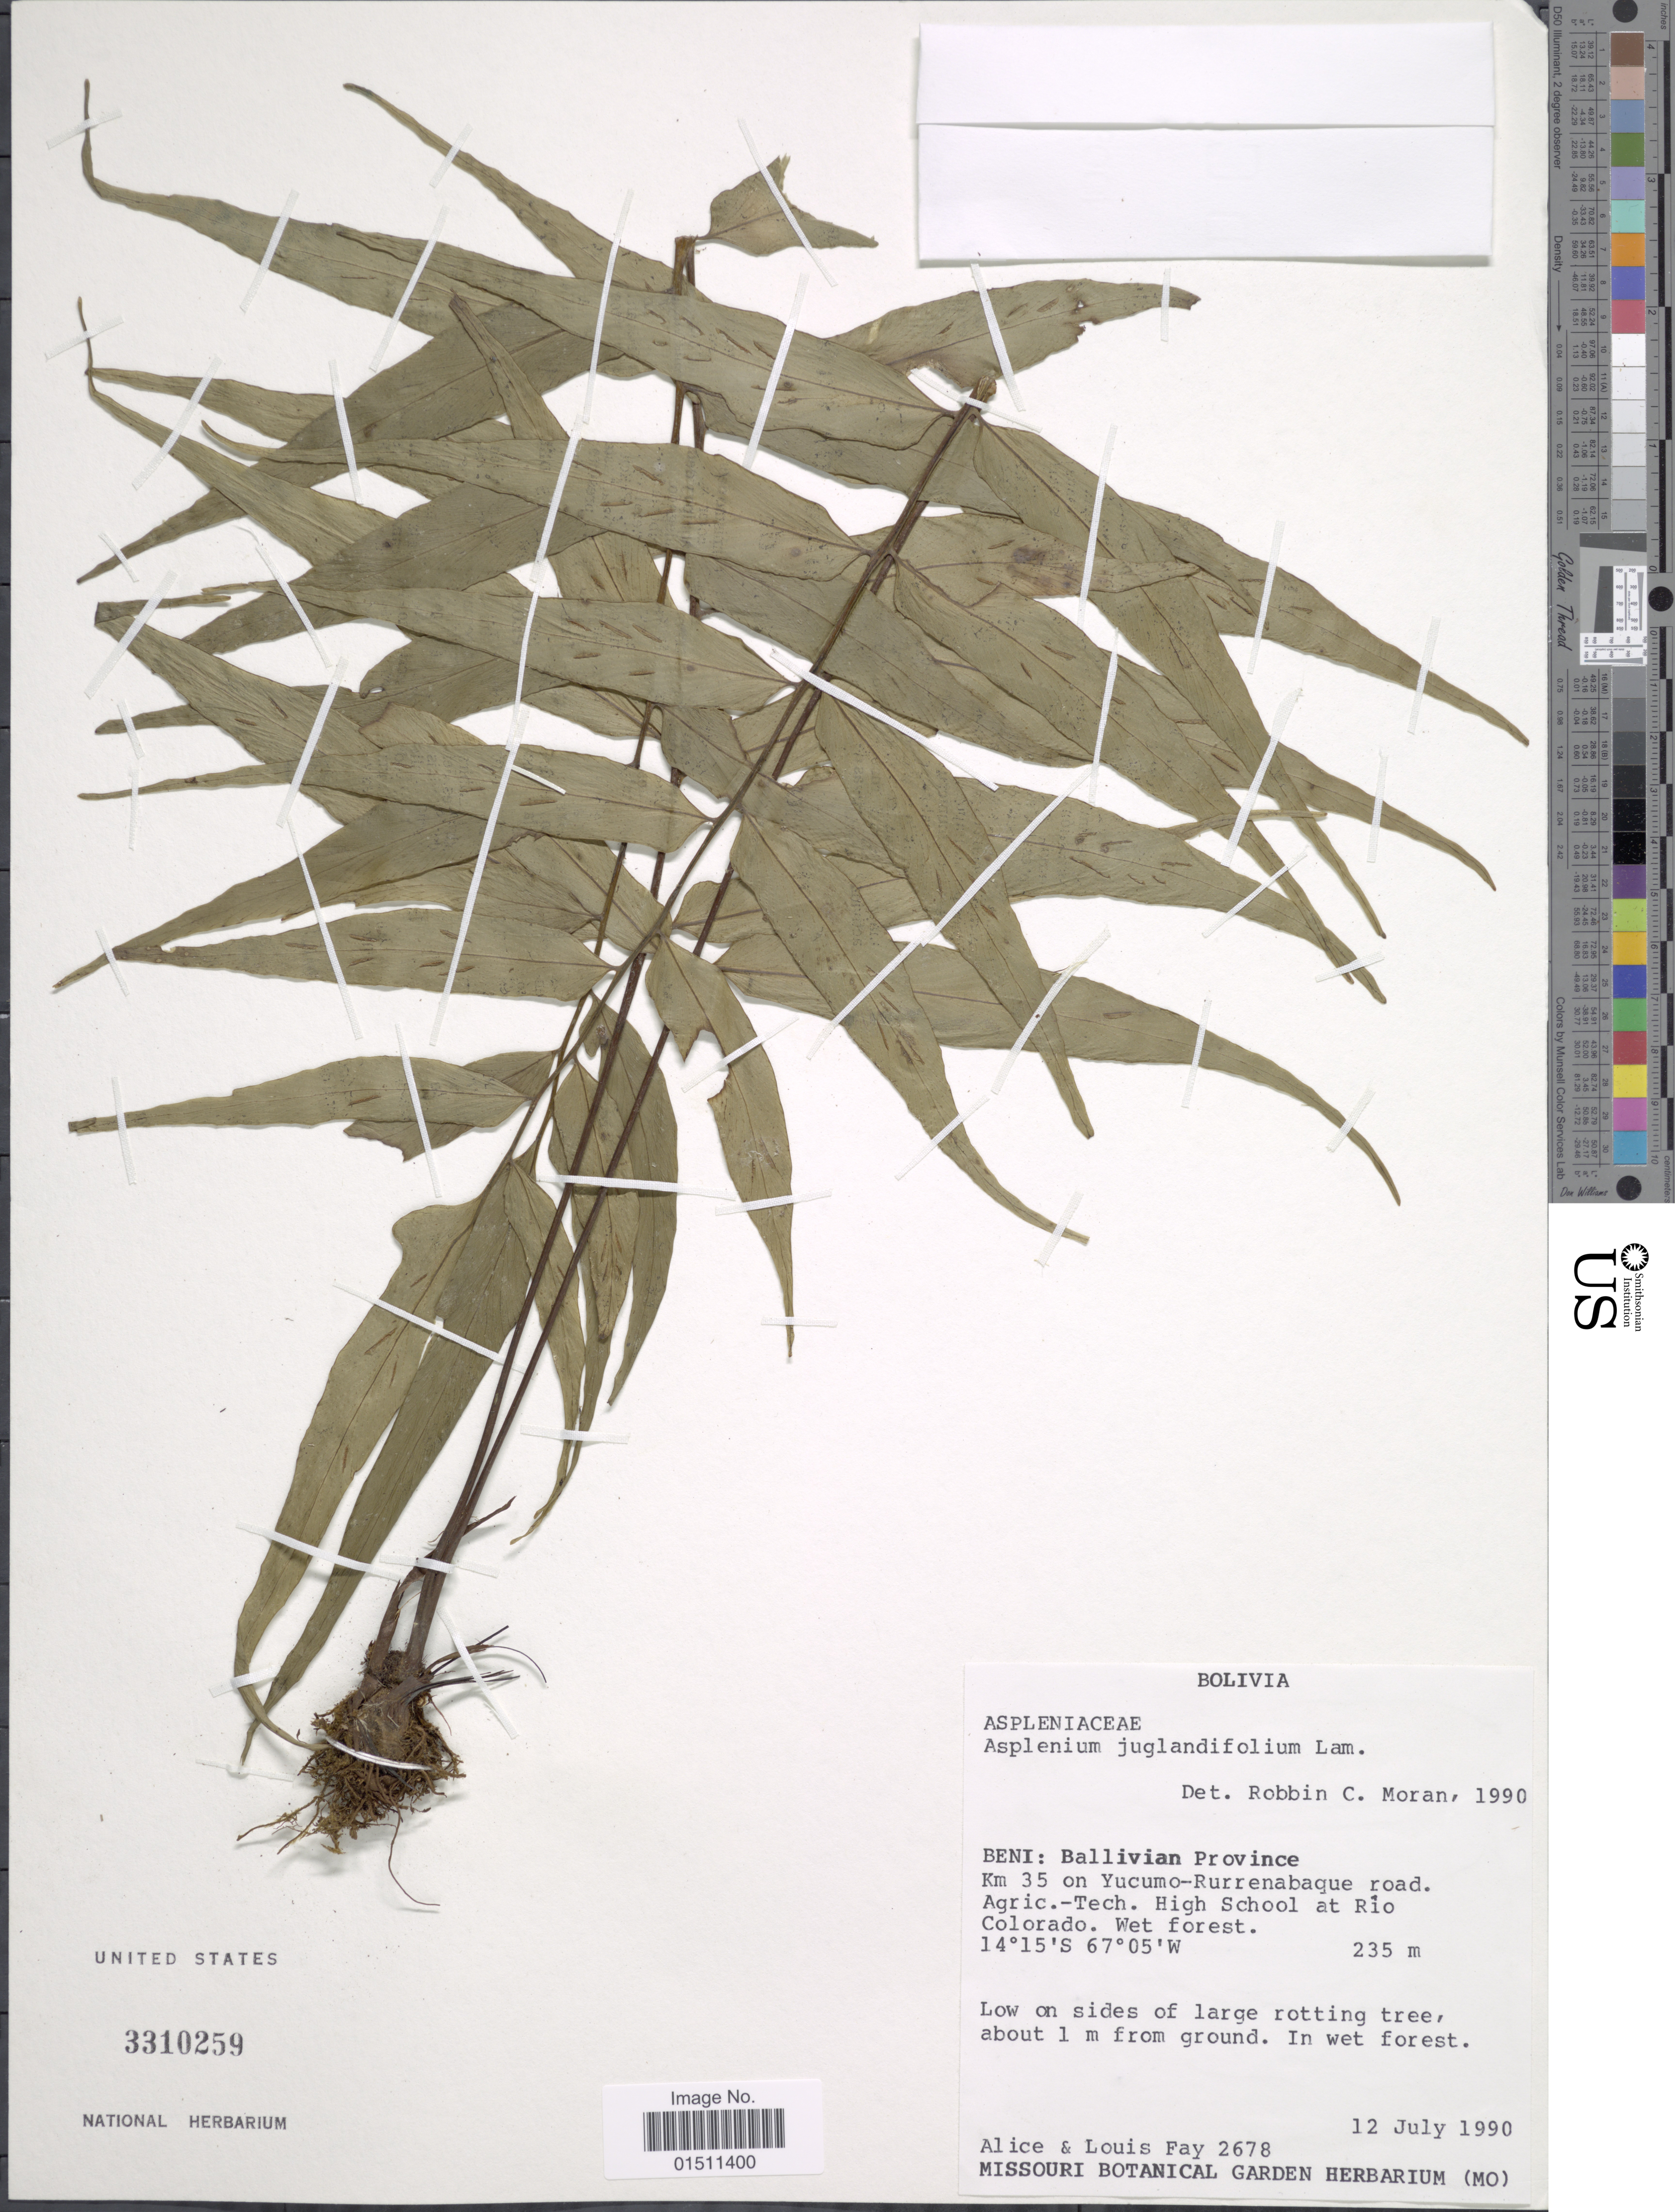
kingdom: Plantae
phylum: Tracheophyta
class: Polypodiopsida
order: Polypodiales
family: Aspleniaceae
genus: Asplenium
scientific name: Asplenium juglandifolium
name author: Lam.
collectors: A. Fay & L. Fay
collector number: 2678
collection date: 1990-07-12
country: Bolivia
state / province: Beni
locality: Bolivia, Ballivian Province, Km 35 on Yucumo-Rurrenabaque road. Agric.-Tech. High School at Rio Colorado.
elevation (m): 235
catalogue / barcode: US 3310259